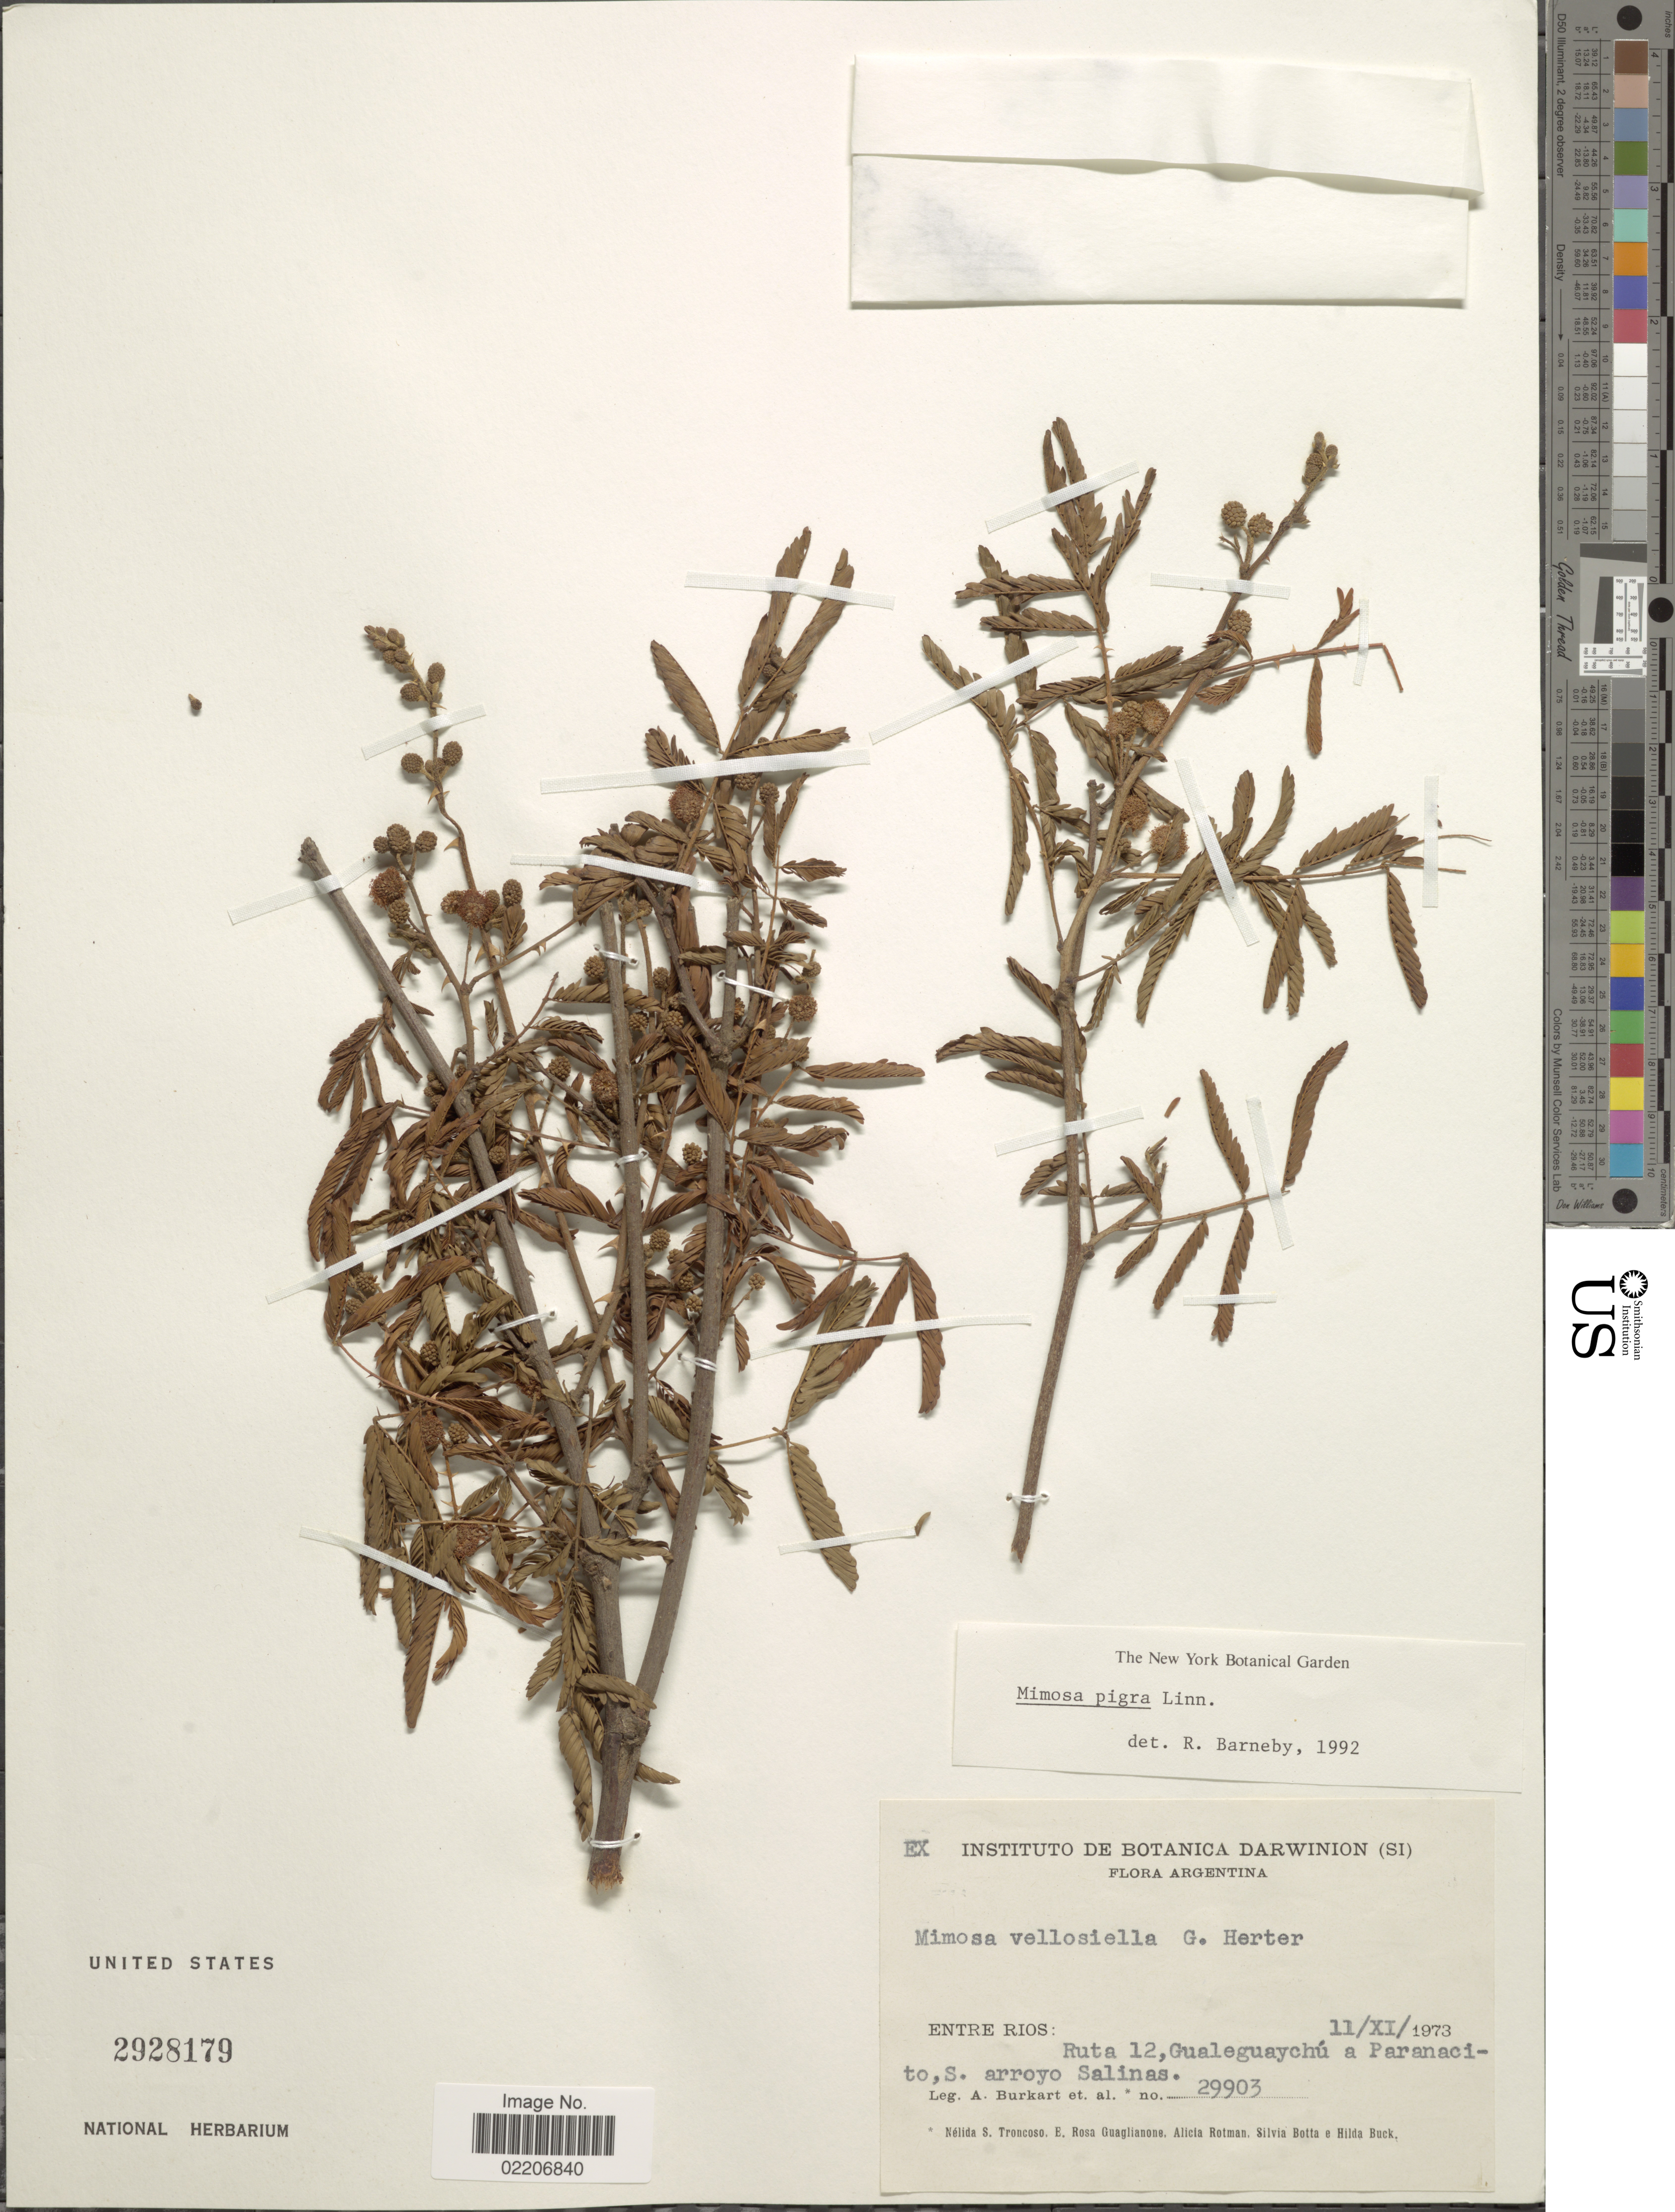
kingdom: Plantae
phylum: Tracheophyta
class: Magnoliopsida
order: Fabales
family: Fabaceae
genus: Mimosa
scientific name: Mimosa pigra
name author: L.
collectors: A. E. Burkart, N. Troncoso, E. R. Guaglianone, A. D. Rotman & et al.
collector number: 29903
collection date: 1973-11-11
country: Argentina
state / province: Entre Rios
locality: Ruta 12, Gualeguaychu a Paranacito, S. arroyo Salinas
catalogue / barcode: US 2928179